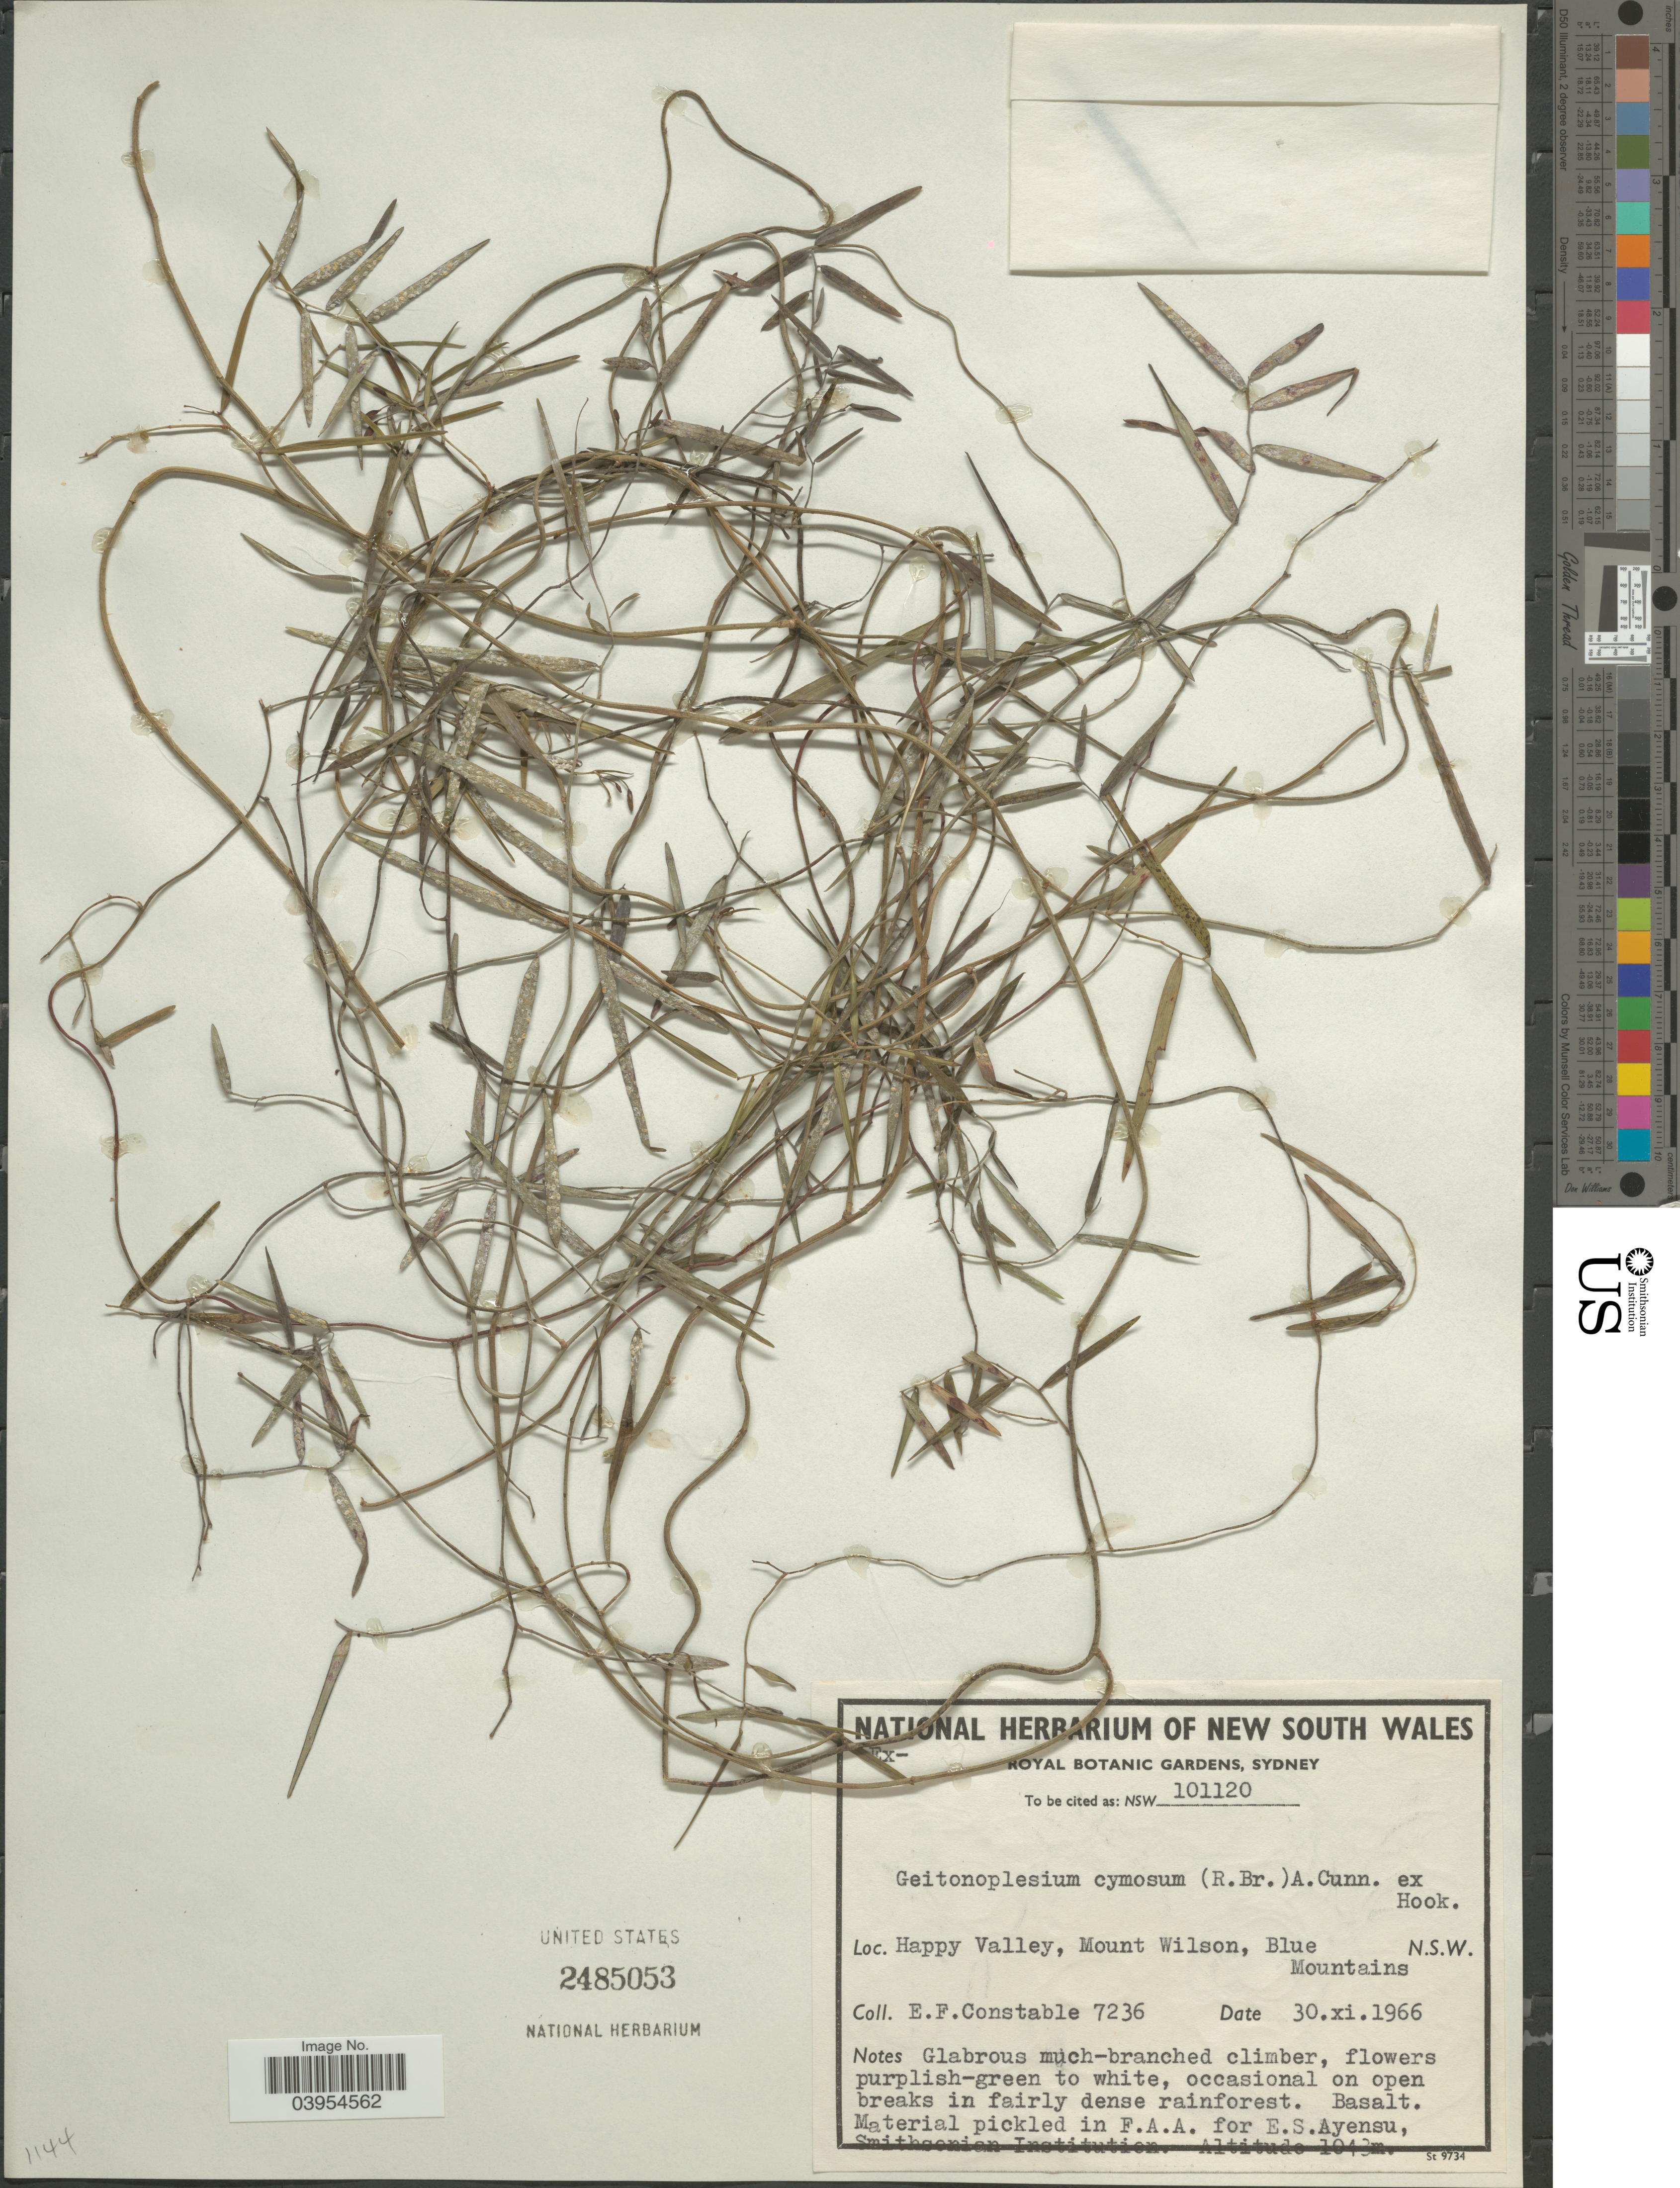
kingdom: Plantae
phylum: Tracheophyta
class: Liliopsida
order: Asparagales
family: Asphodelaceae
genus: Geitonoplesium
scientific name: Geitonoplesium cymosum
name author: (R. Br.) A. Cunn. ex Hook.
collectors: E. F. Constable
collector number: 7236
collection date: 1966-11-30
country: Australia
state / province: New South Wales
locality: Happy Valley, Mount Wilson, Blue Mountains.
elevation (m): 1013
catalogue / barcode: US 2485053